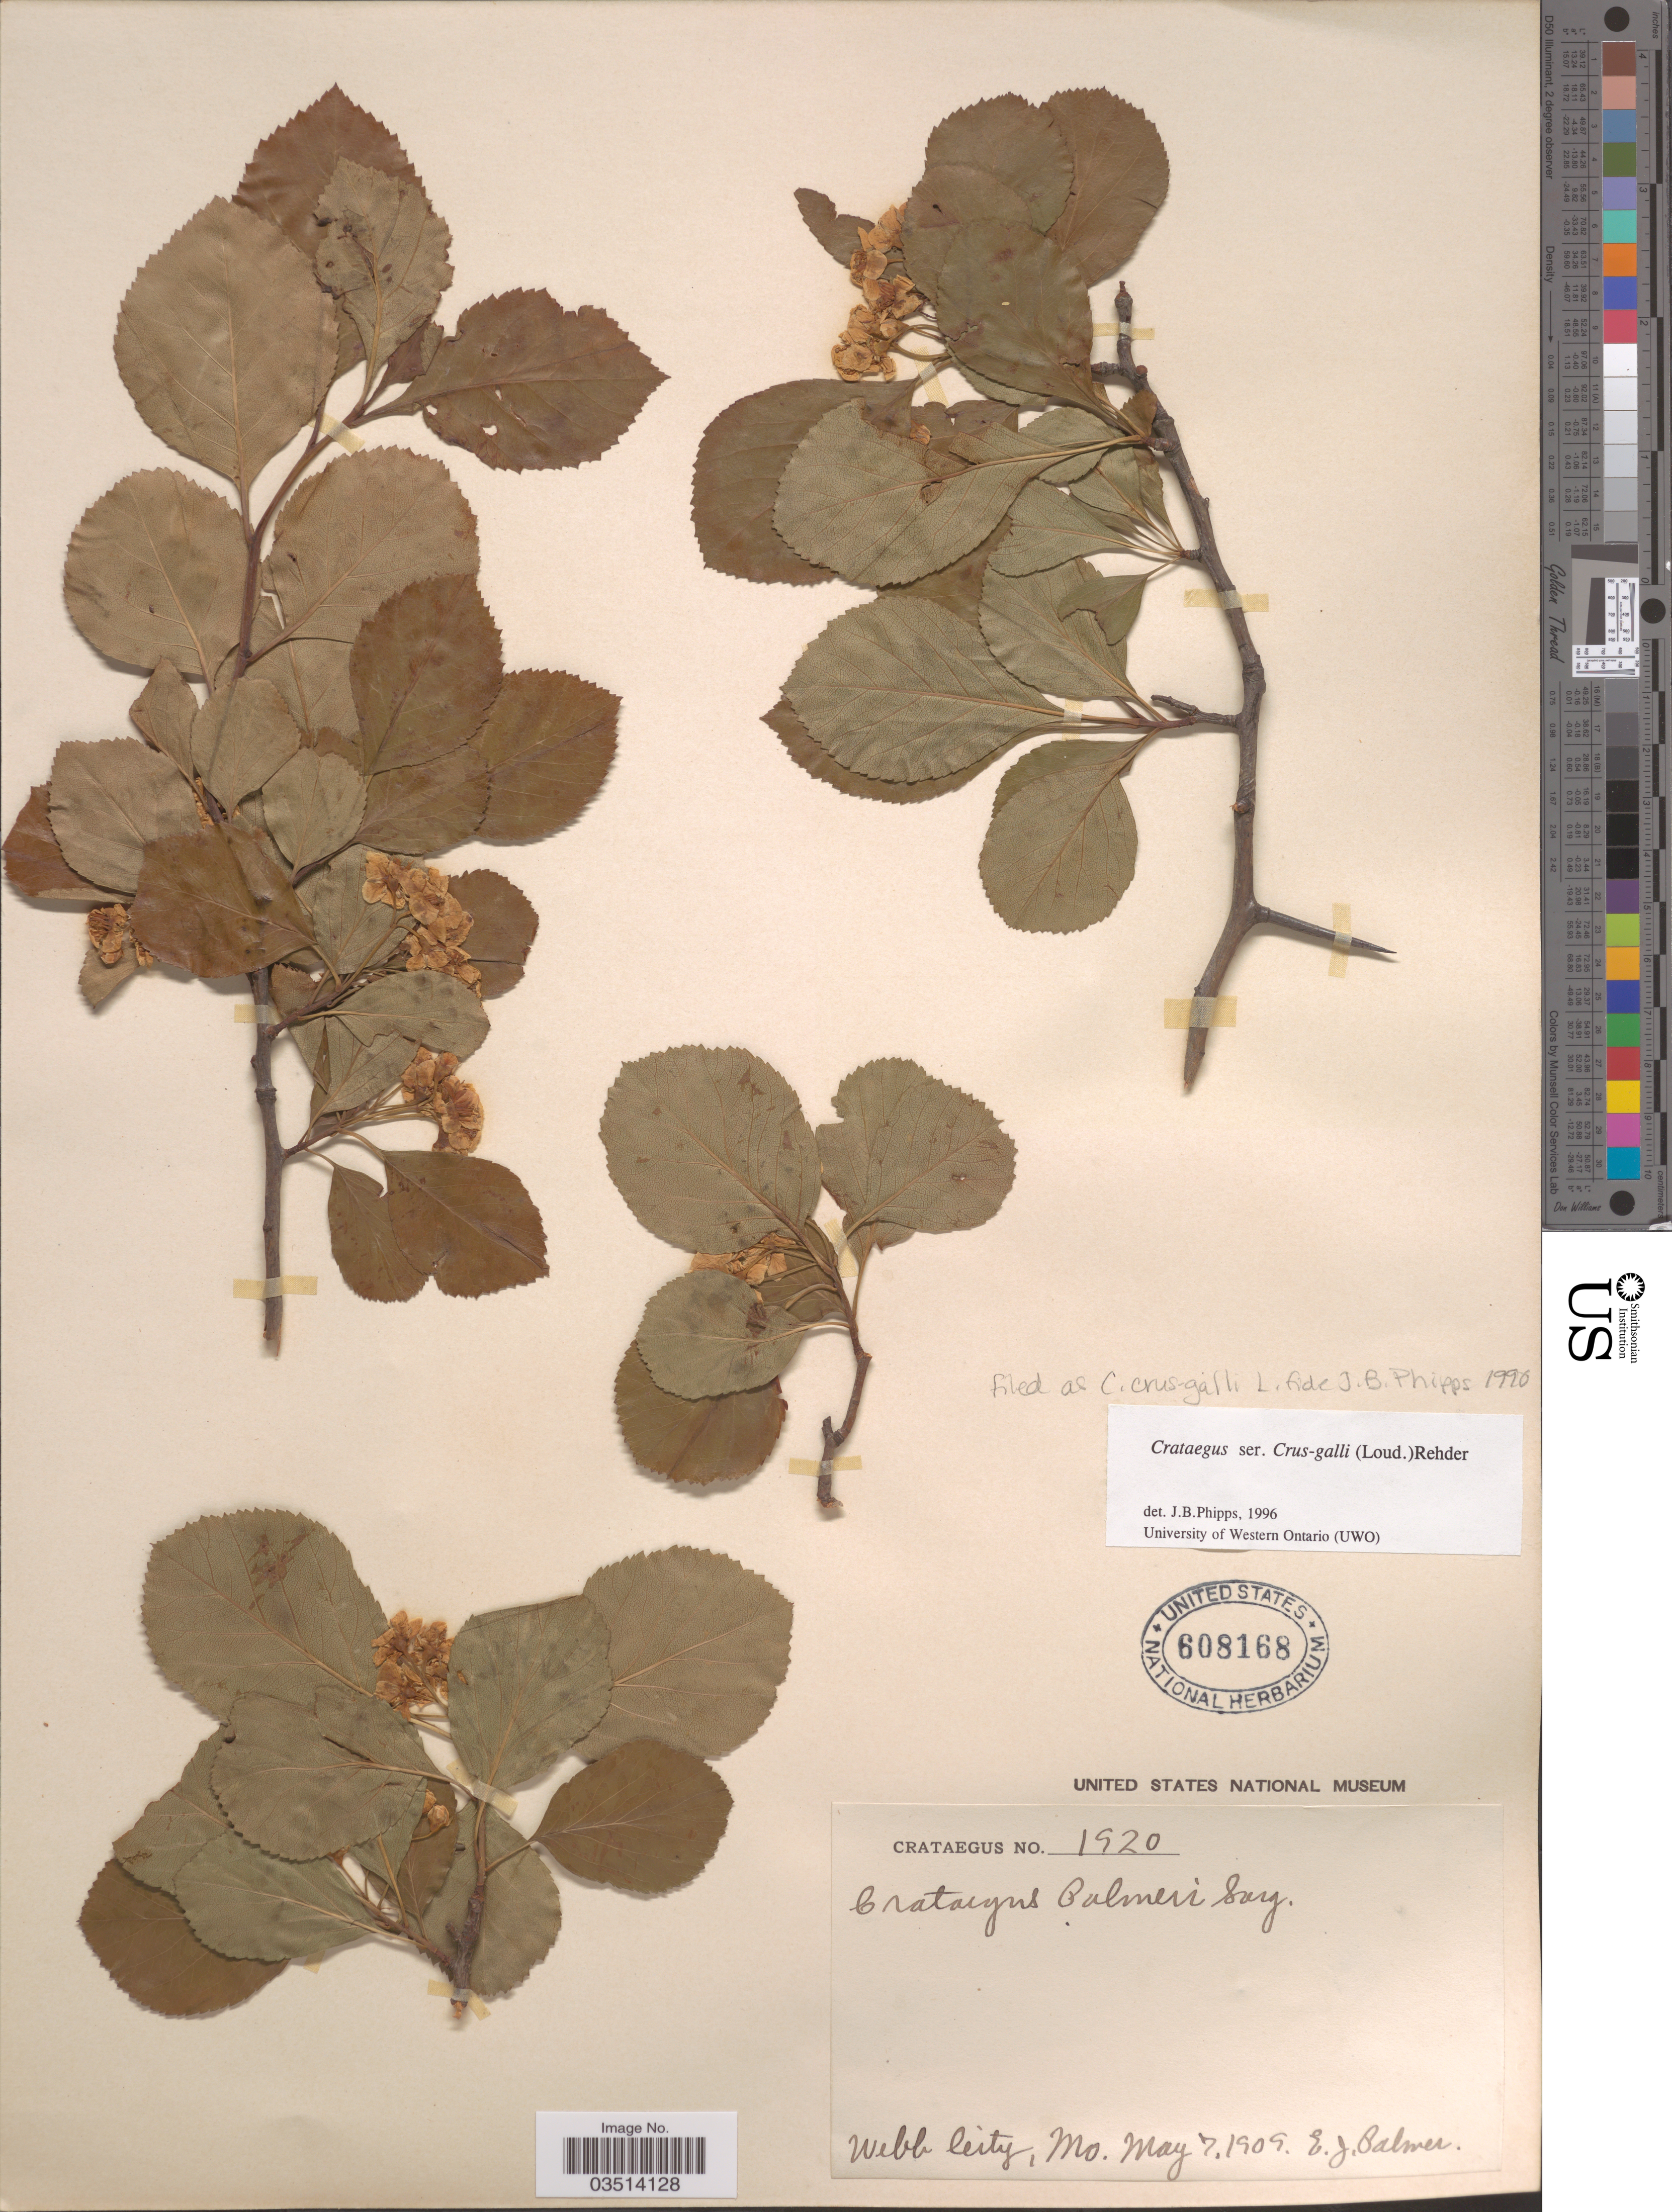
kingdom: Plantae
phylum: Tracheophyta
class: Magnoliopsida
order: Rosales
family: Rosaceae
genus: Crataegus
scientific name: Crataegus crus-galli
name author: L.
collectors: E. J. Palmer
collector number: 1920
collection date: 1909-05-07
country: United States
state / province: Missouri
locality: Webb City.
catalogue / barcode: US 608168